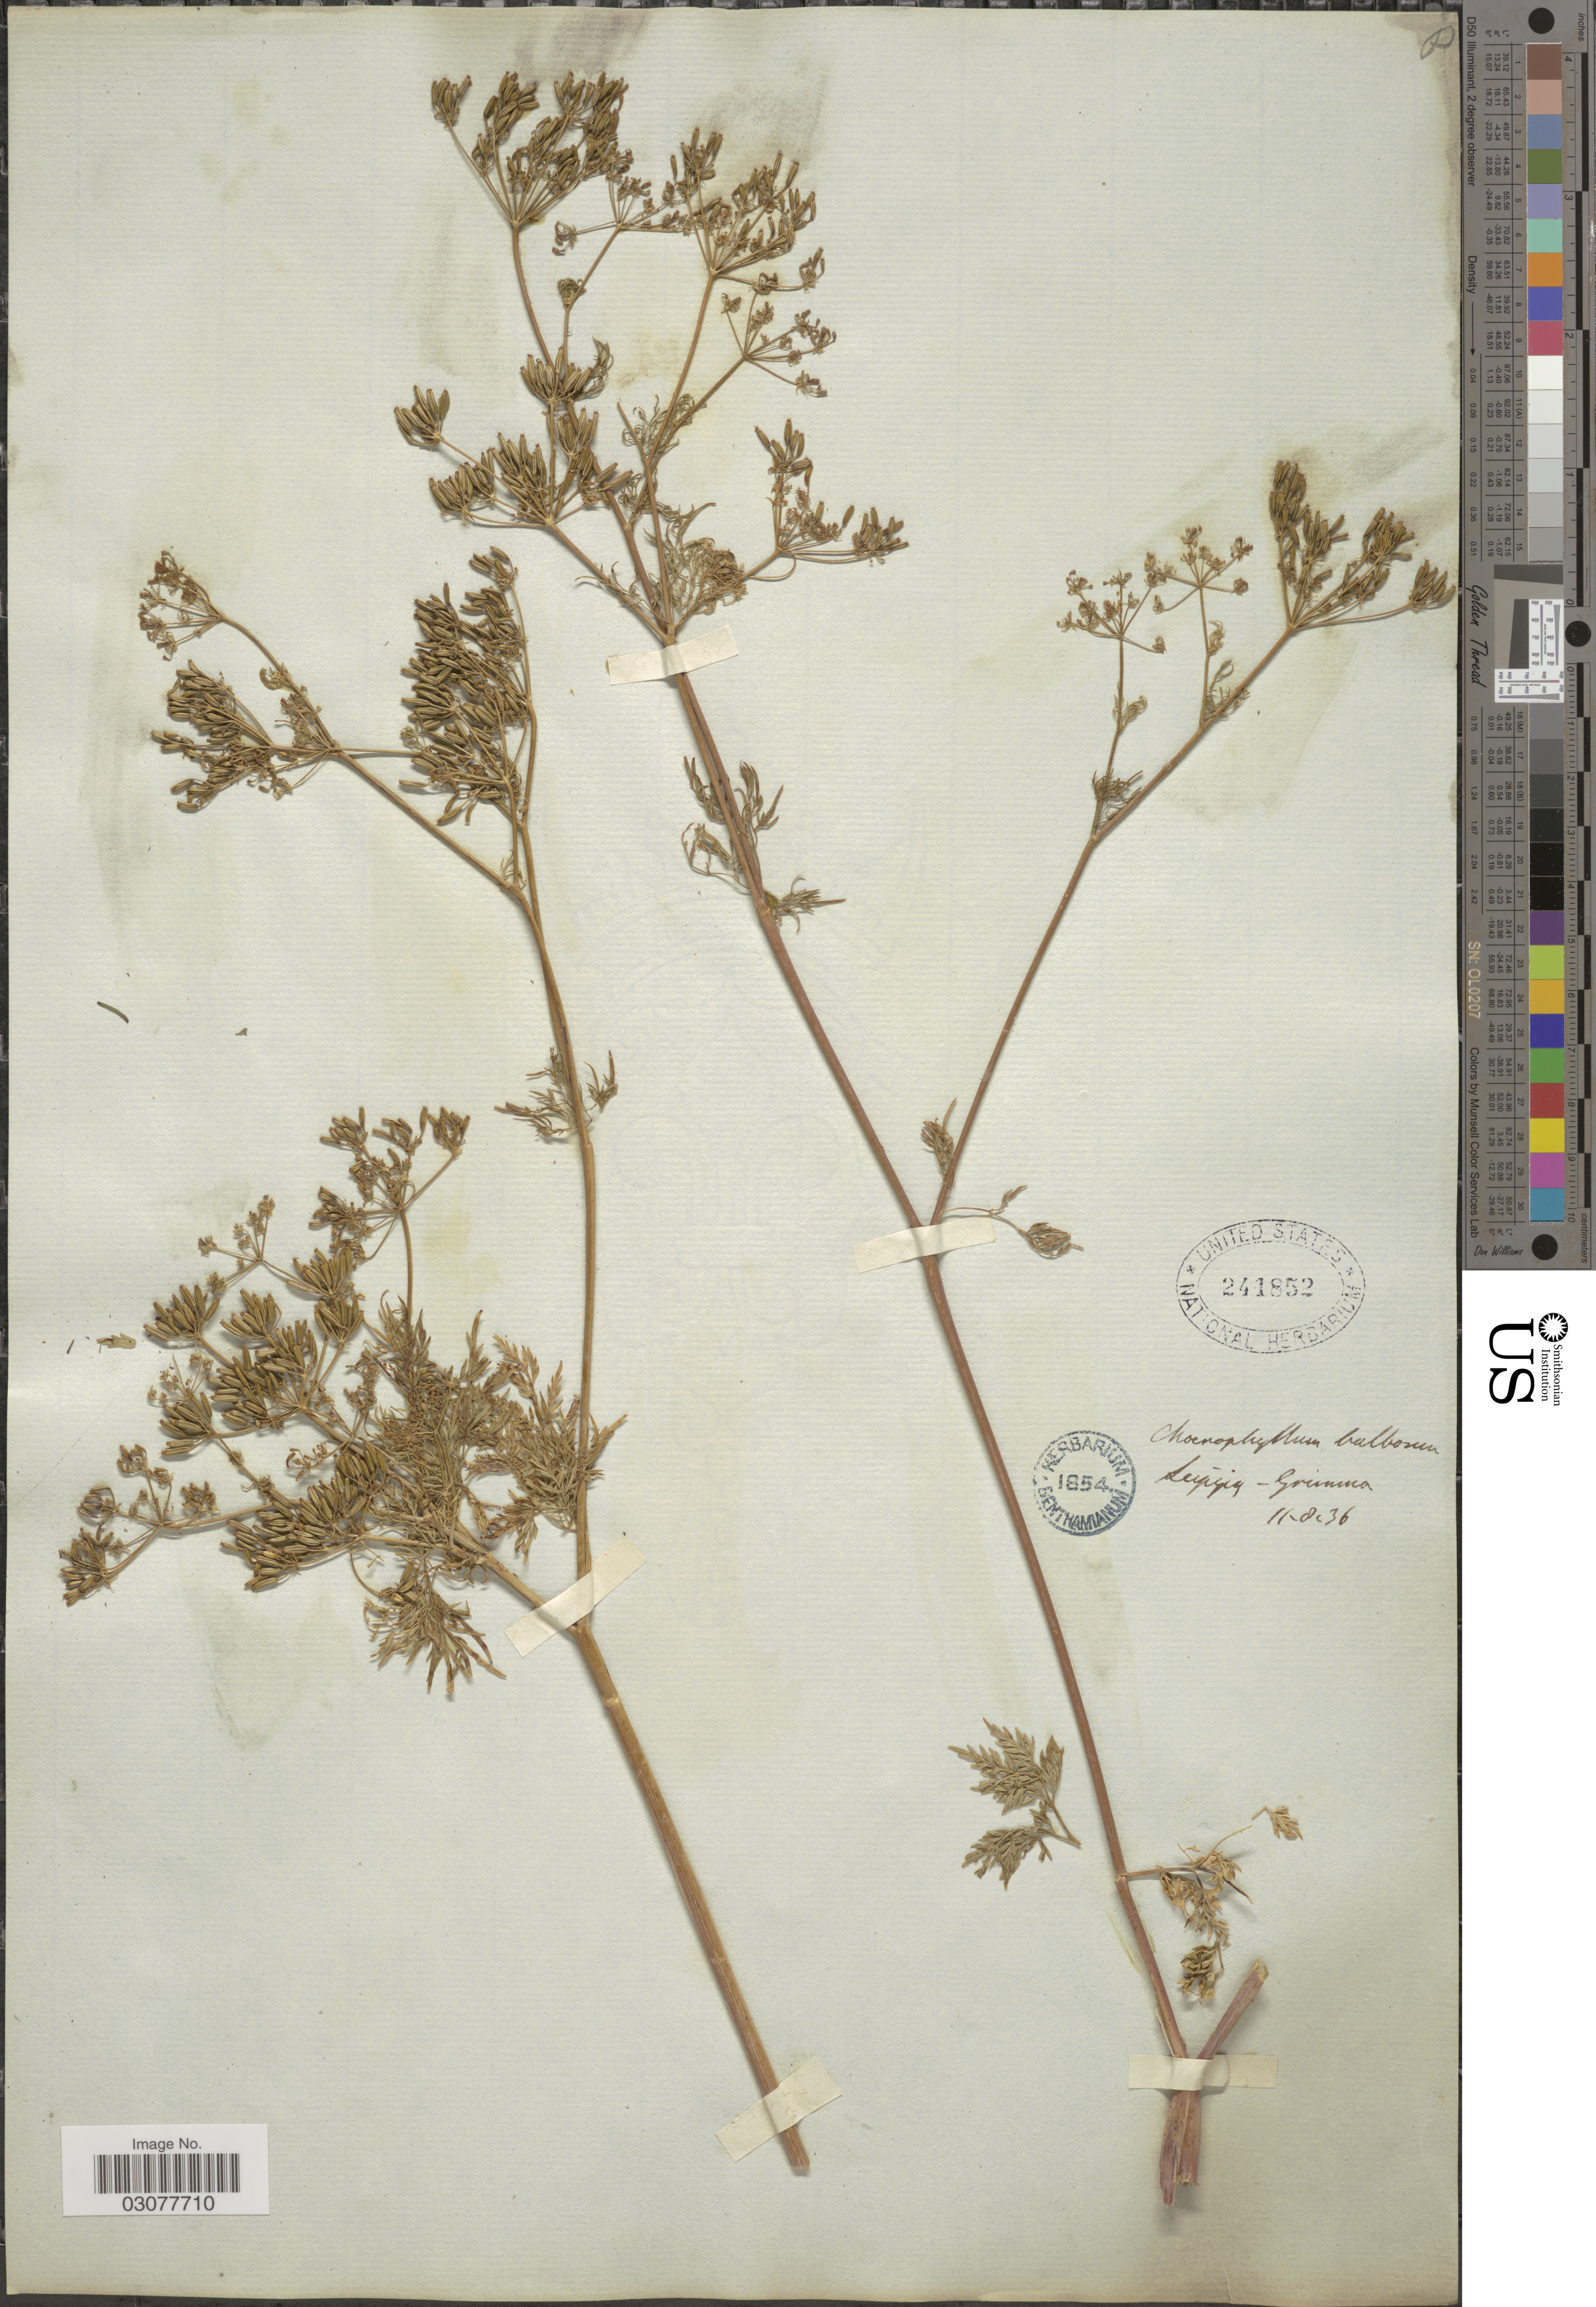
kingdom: Plantae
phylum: Tracheophyta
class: Magnoliopsida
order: Apiales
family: Apiaceae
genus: Chaerophyllum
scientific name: Chaerophyllum bulbosum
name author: L.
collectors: Ex herb. Benthamianum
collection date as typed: Transcribed d/m/y: 11/8/36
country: Germany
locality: Leipzig - Grimma.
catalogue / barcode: US 241852